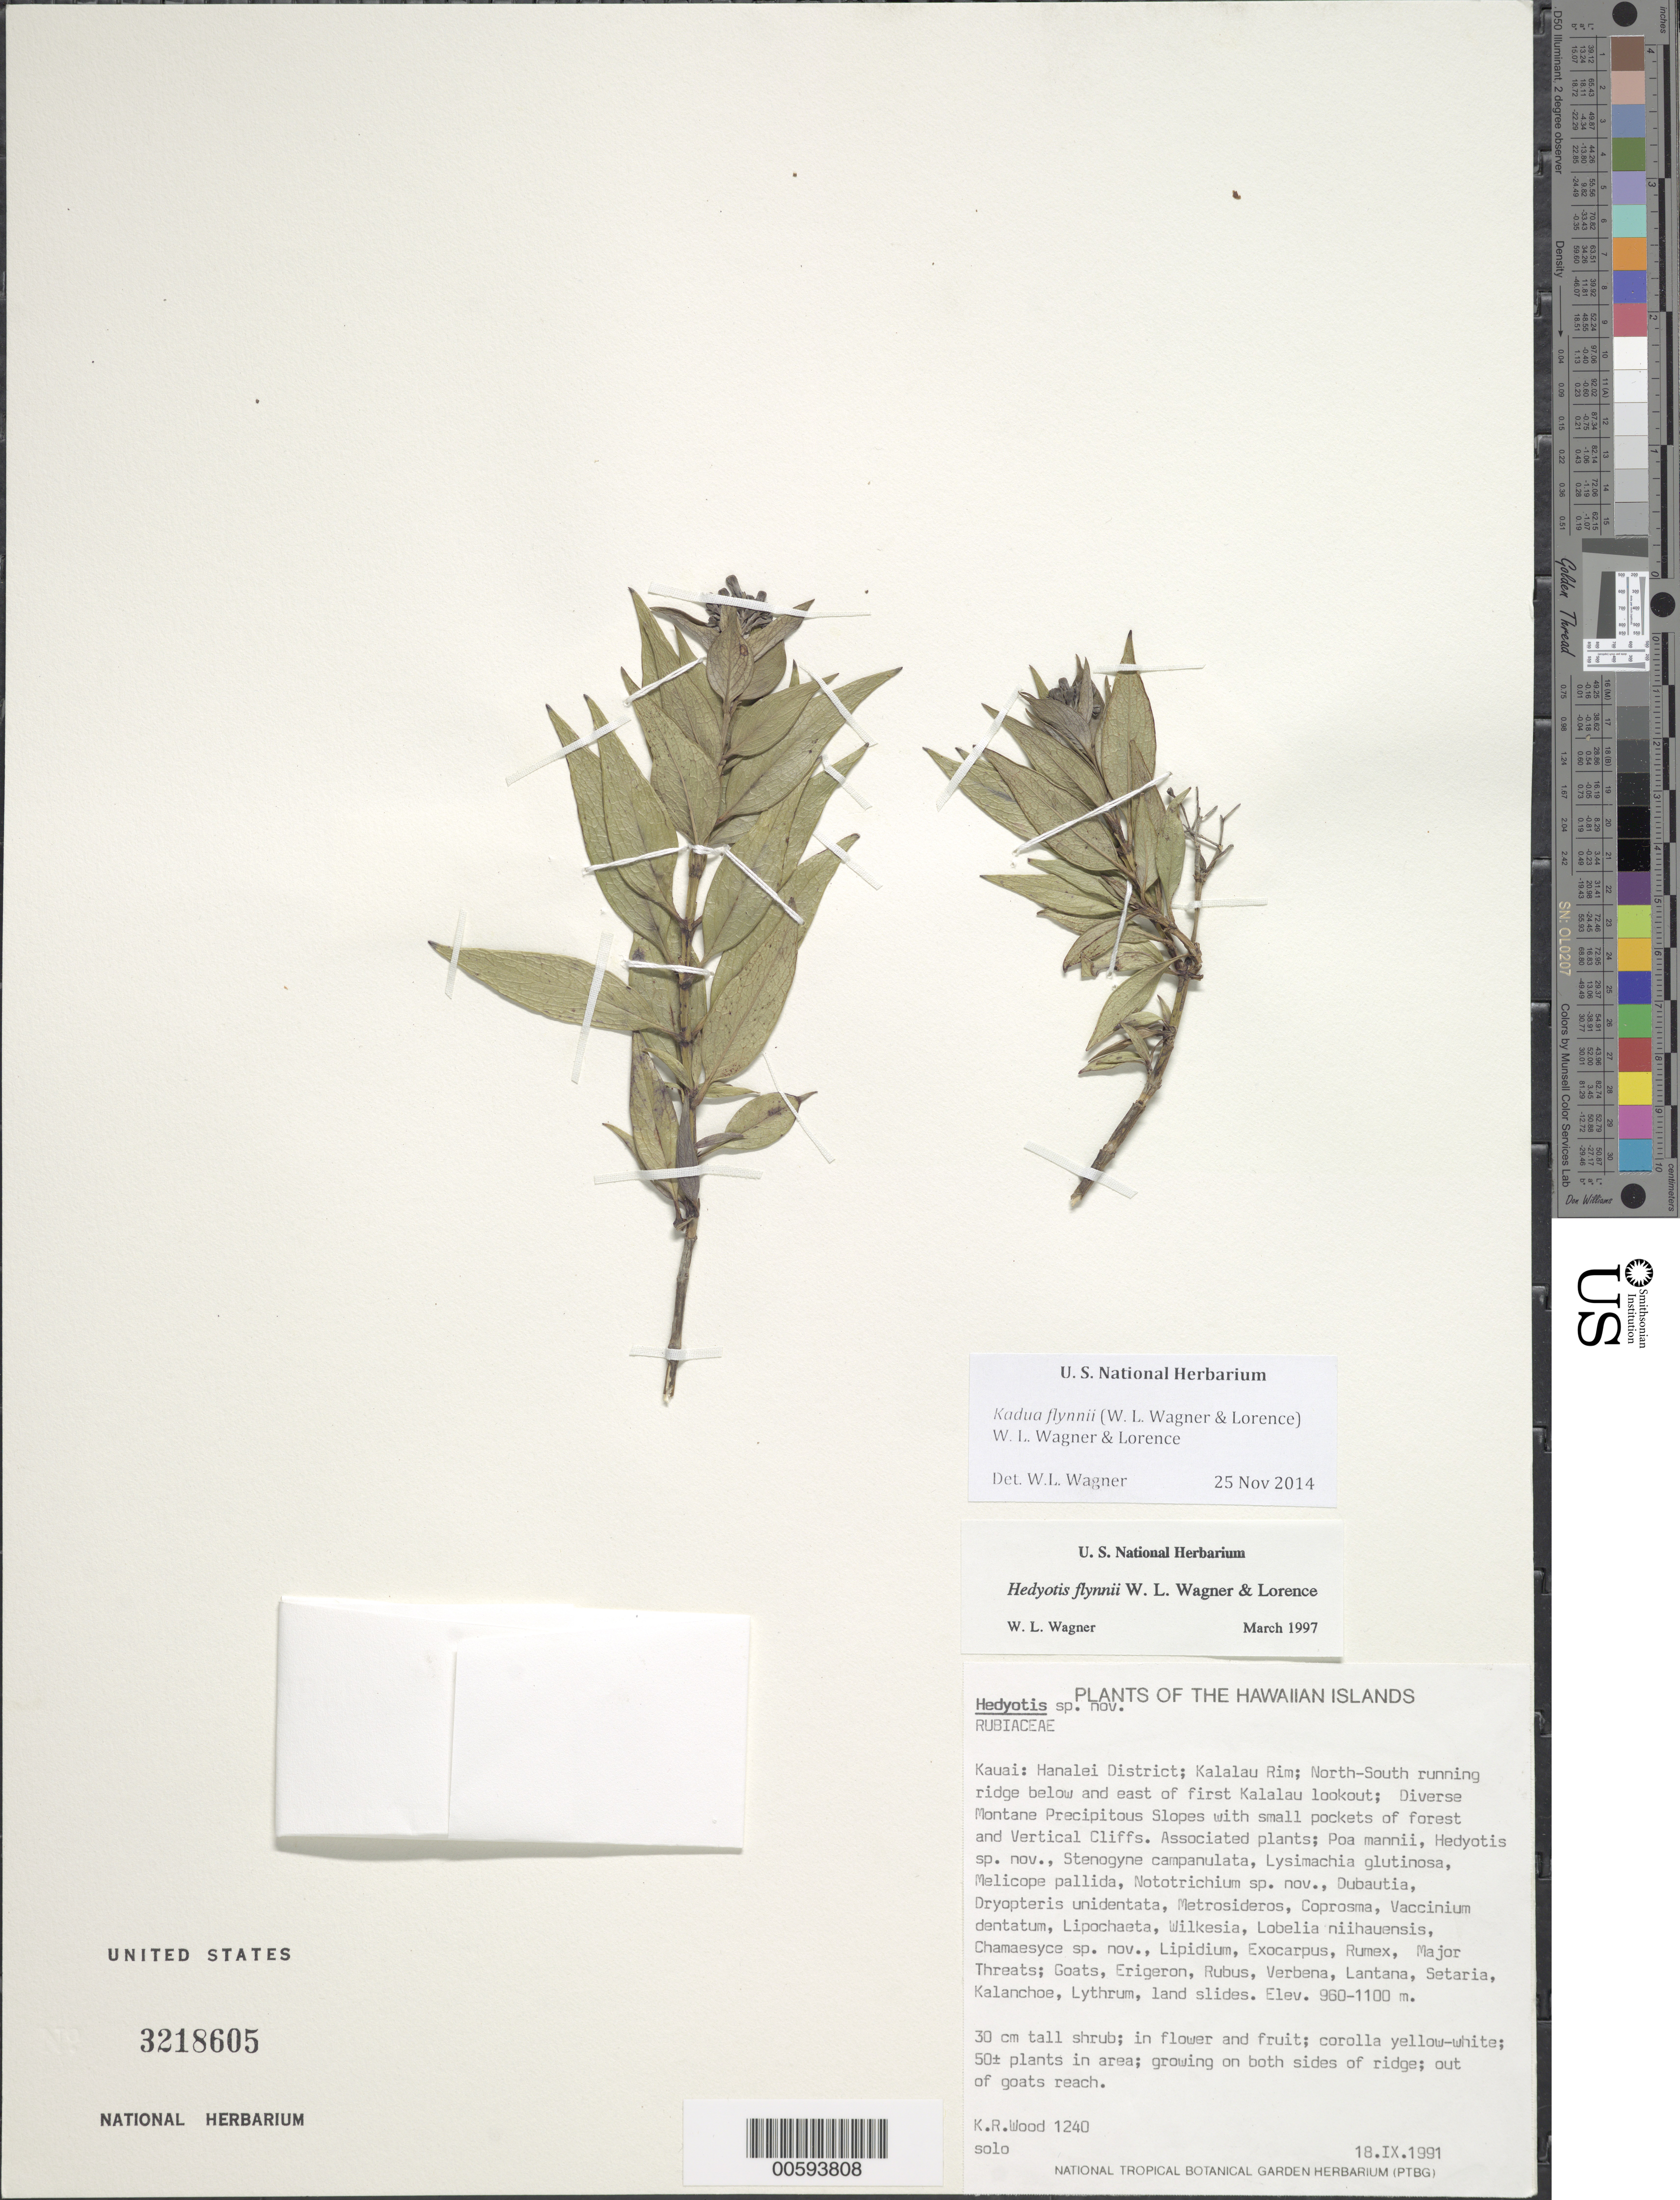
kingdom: Plantae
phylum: Tracheophyta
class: Magnoliopsida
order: Gentianales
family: Rubiaceae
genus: Kadua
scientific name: Kadua flynnii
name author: (W.L. Wagner & Lorence) W.L. Wagner & Lorence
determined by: Wagner, W. L., (BOT), Smithsonian Institution - National Museum of Natural History (UNITED STATES)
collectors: K. R. Wood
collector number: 1240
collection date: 1991-11-18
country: United States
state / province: Hawaii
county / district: Kaui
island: Kaua'i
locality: Hanalei District; Kalalau Rim, North- South running ridge below and east of first Kalalau lookout.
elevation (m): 960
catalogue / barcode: US 3218605